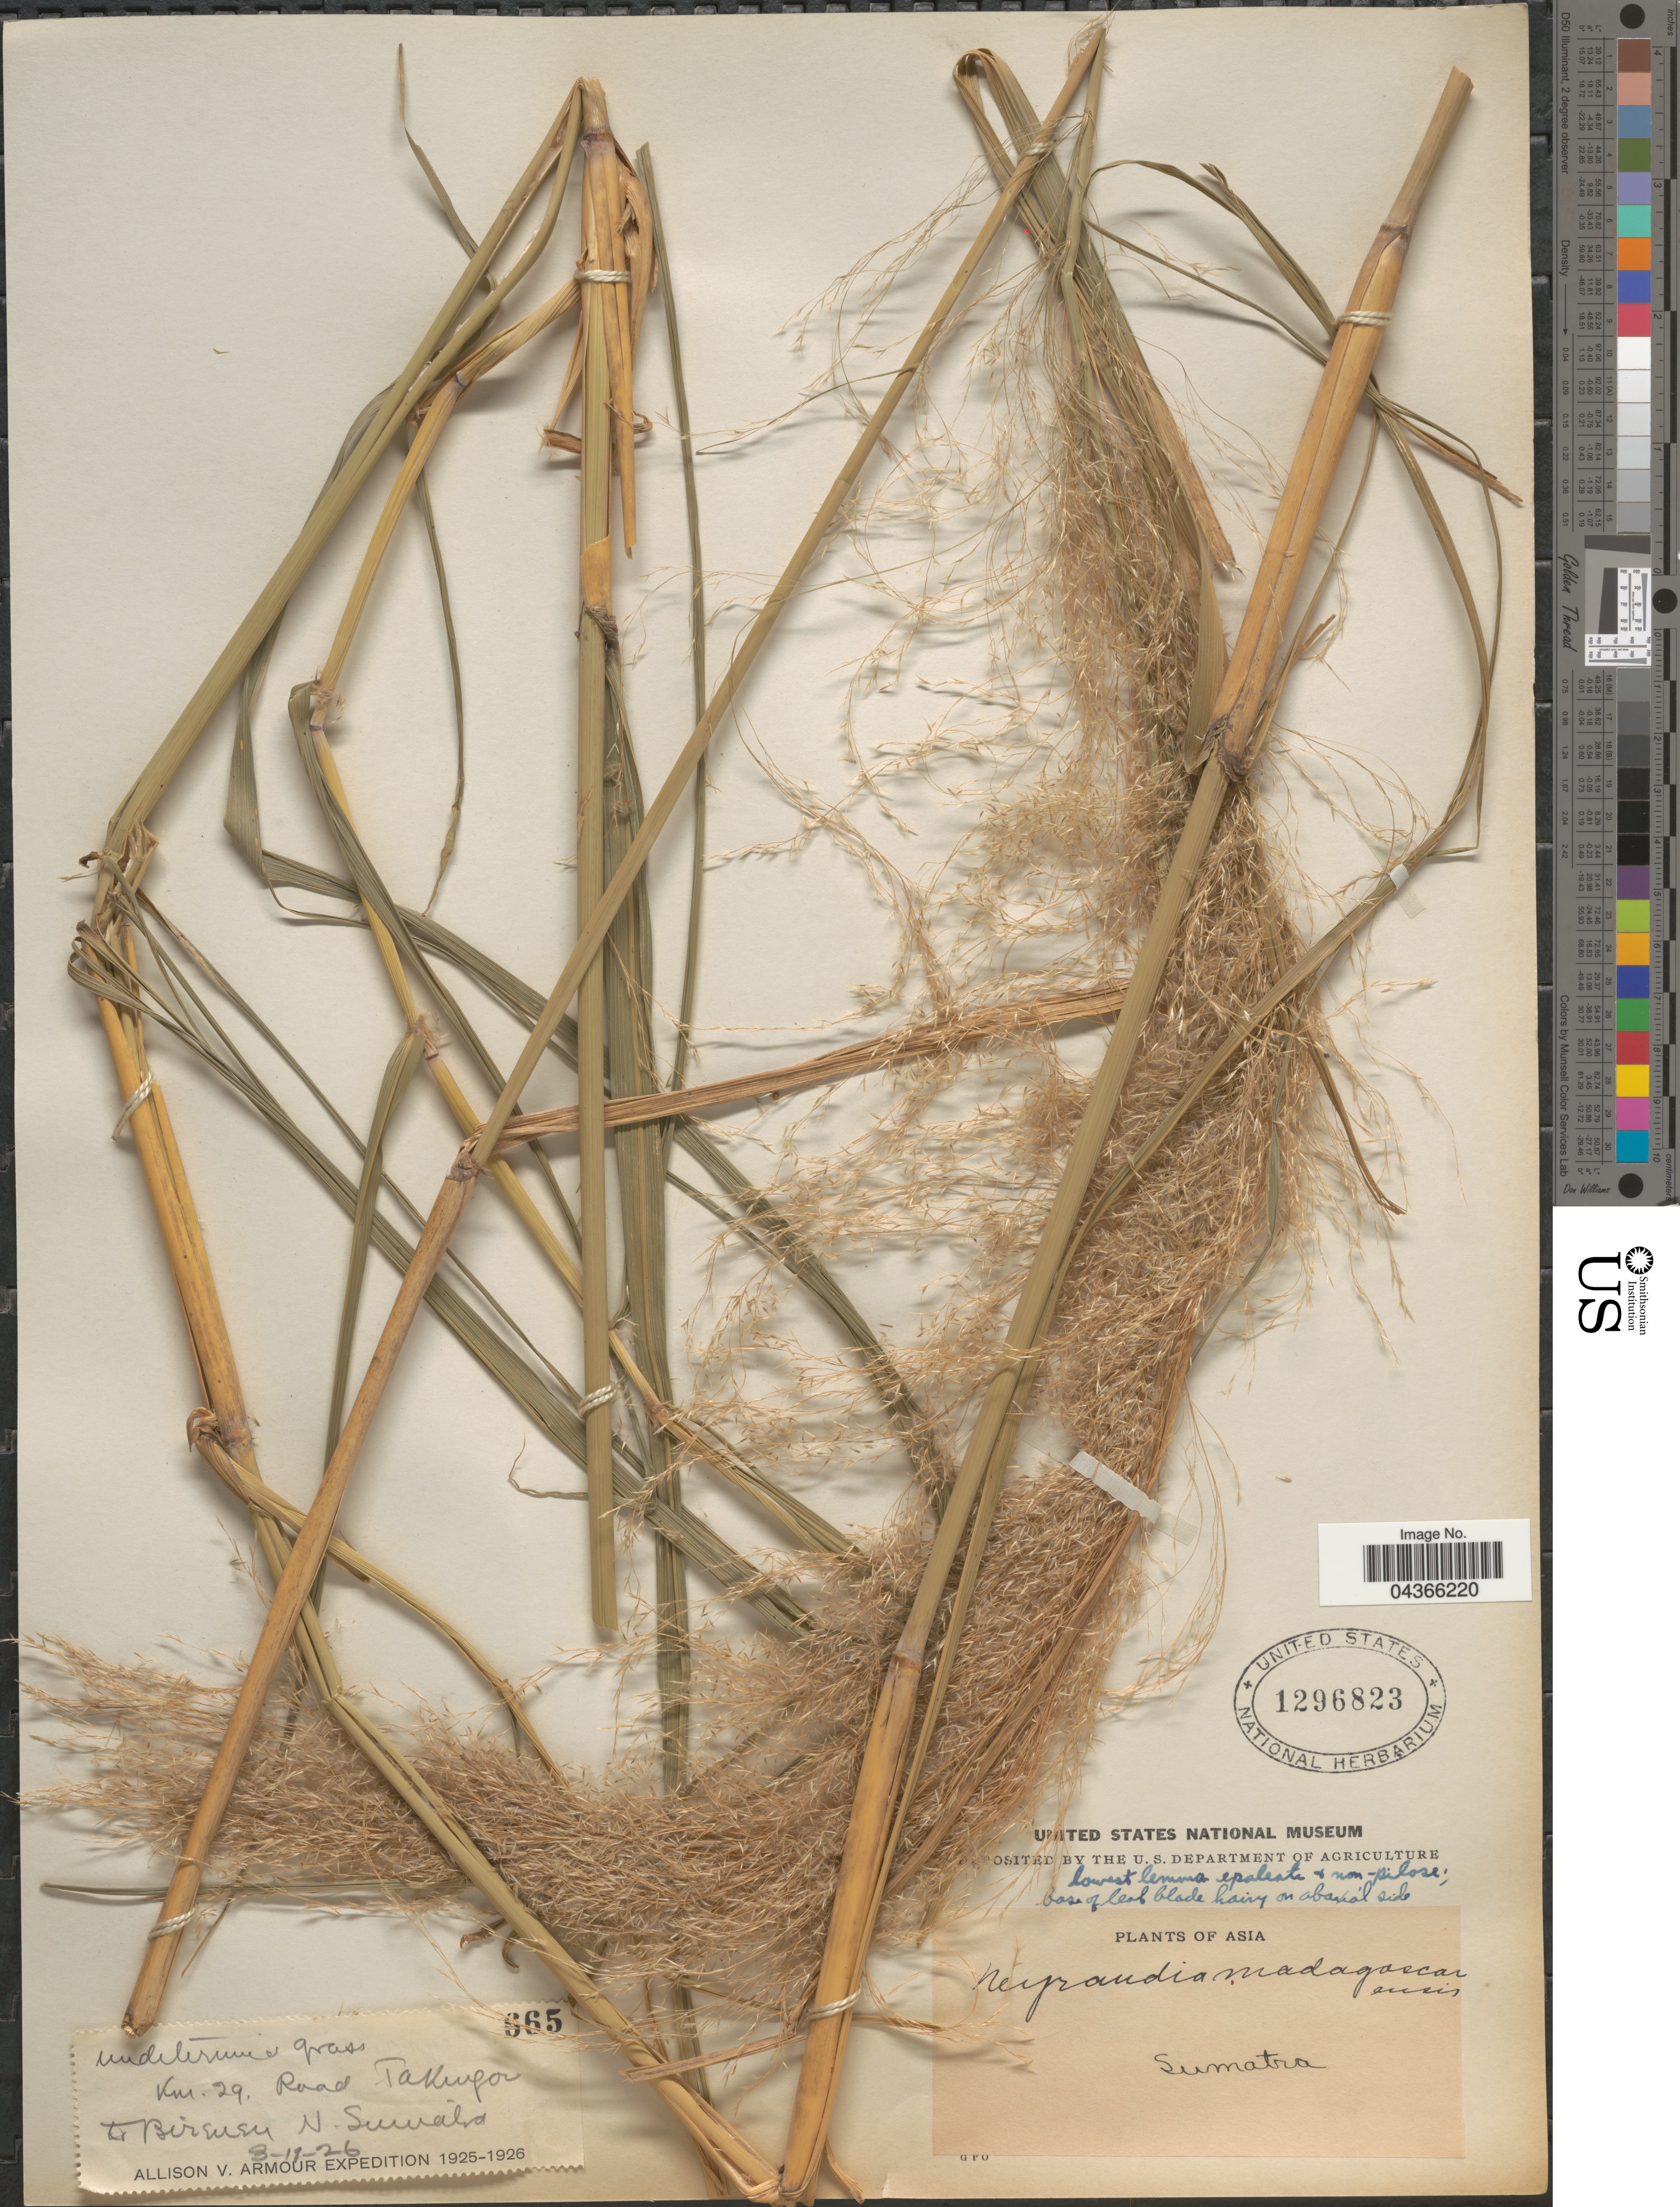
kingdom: Plantae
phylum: Tracheophyta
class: Liliopsida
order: Poales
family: Poaceae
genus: Neyraudia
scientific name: Neyraudia arundinacea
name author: (L.) Henr.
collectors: Allison V. Armour Expedition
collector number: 665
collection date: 1926-03-19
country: Indonesia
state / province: Sumatra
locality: Km. 29, Toad Takengon to Birsusu N. Sumatra.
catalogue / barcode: US 1296823